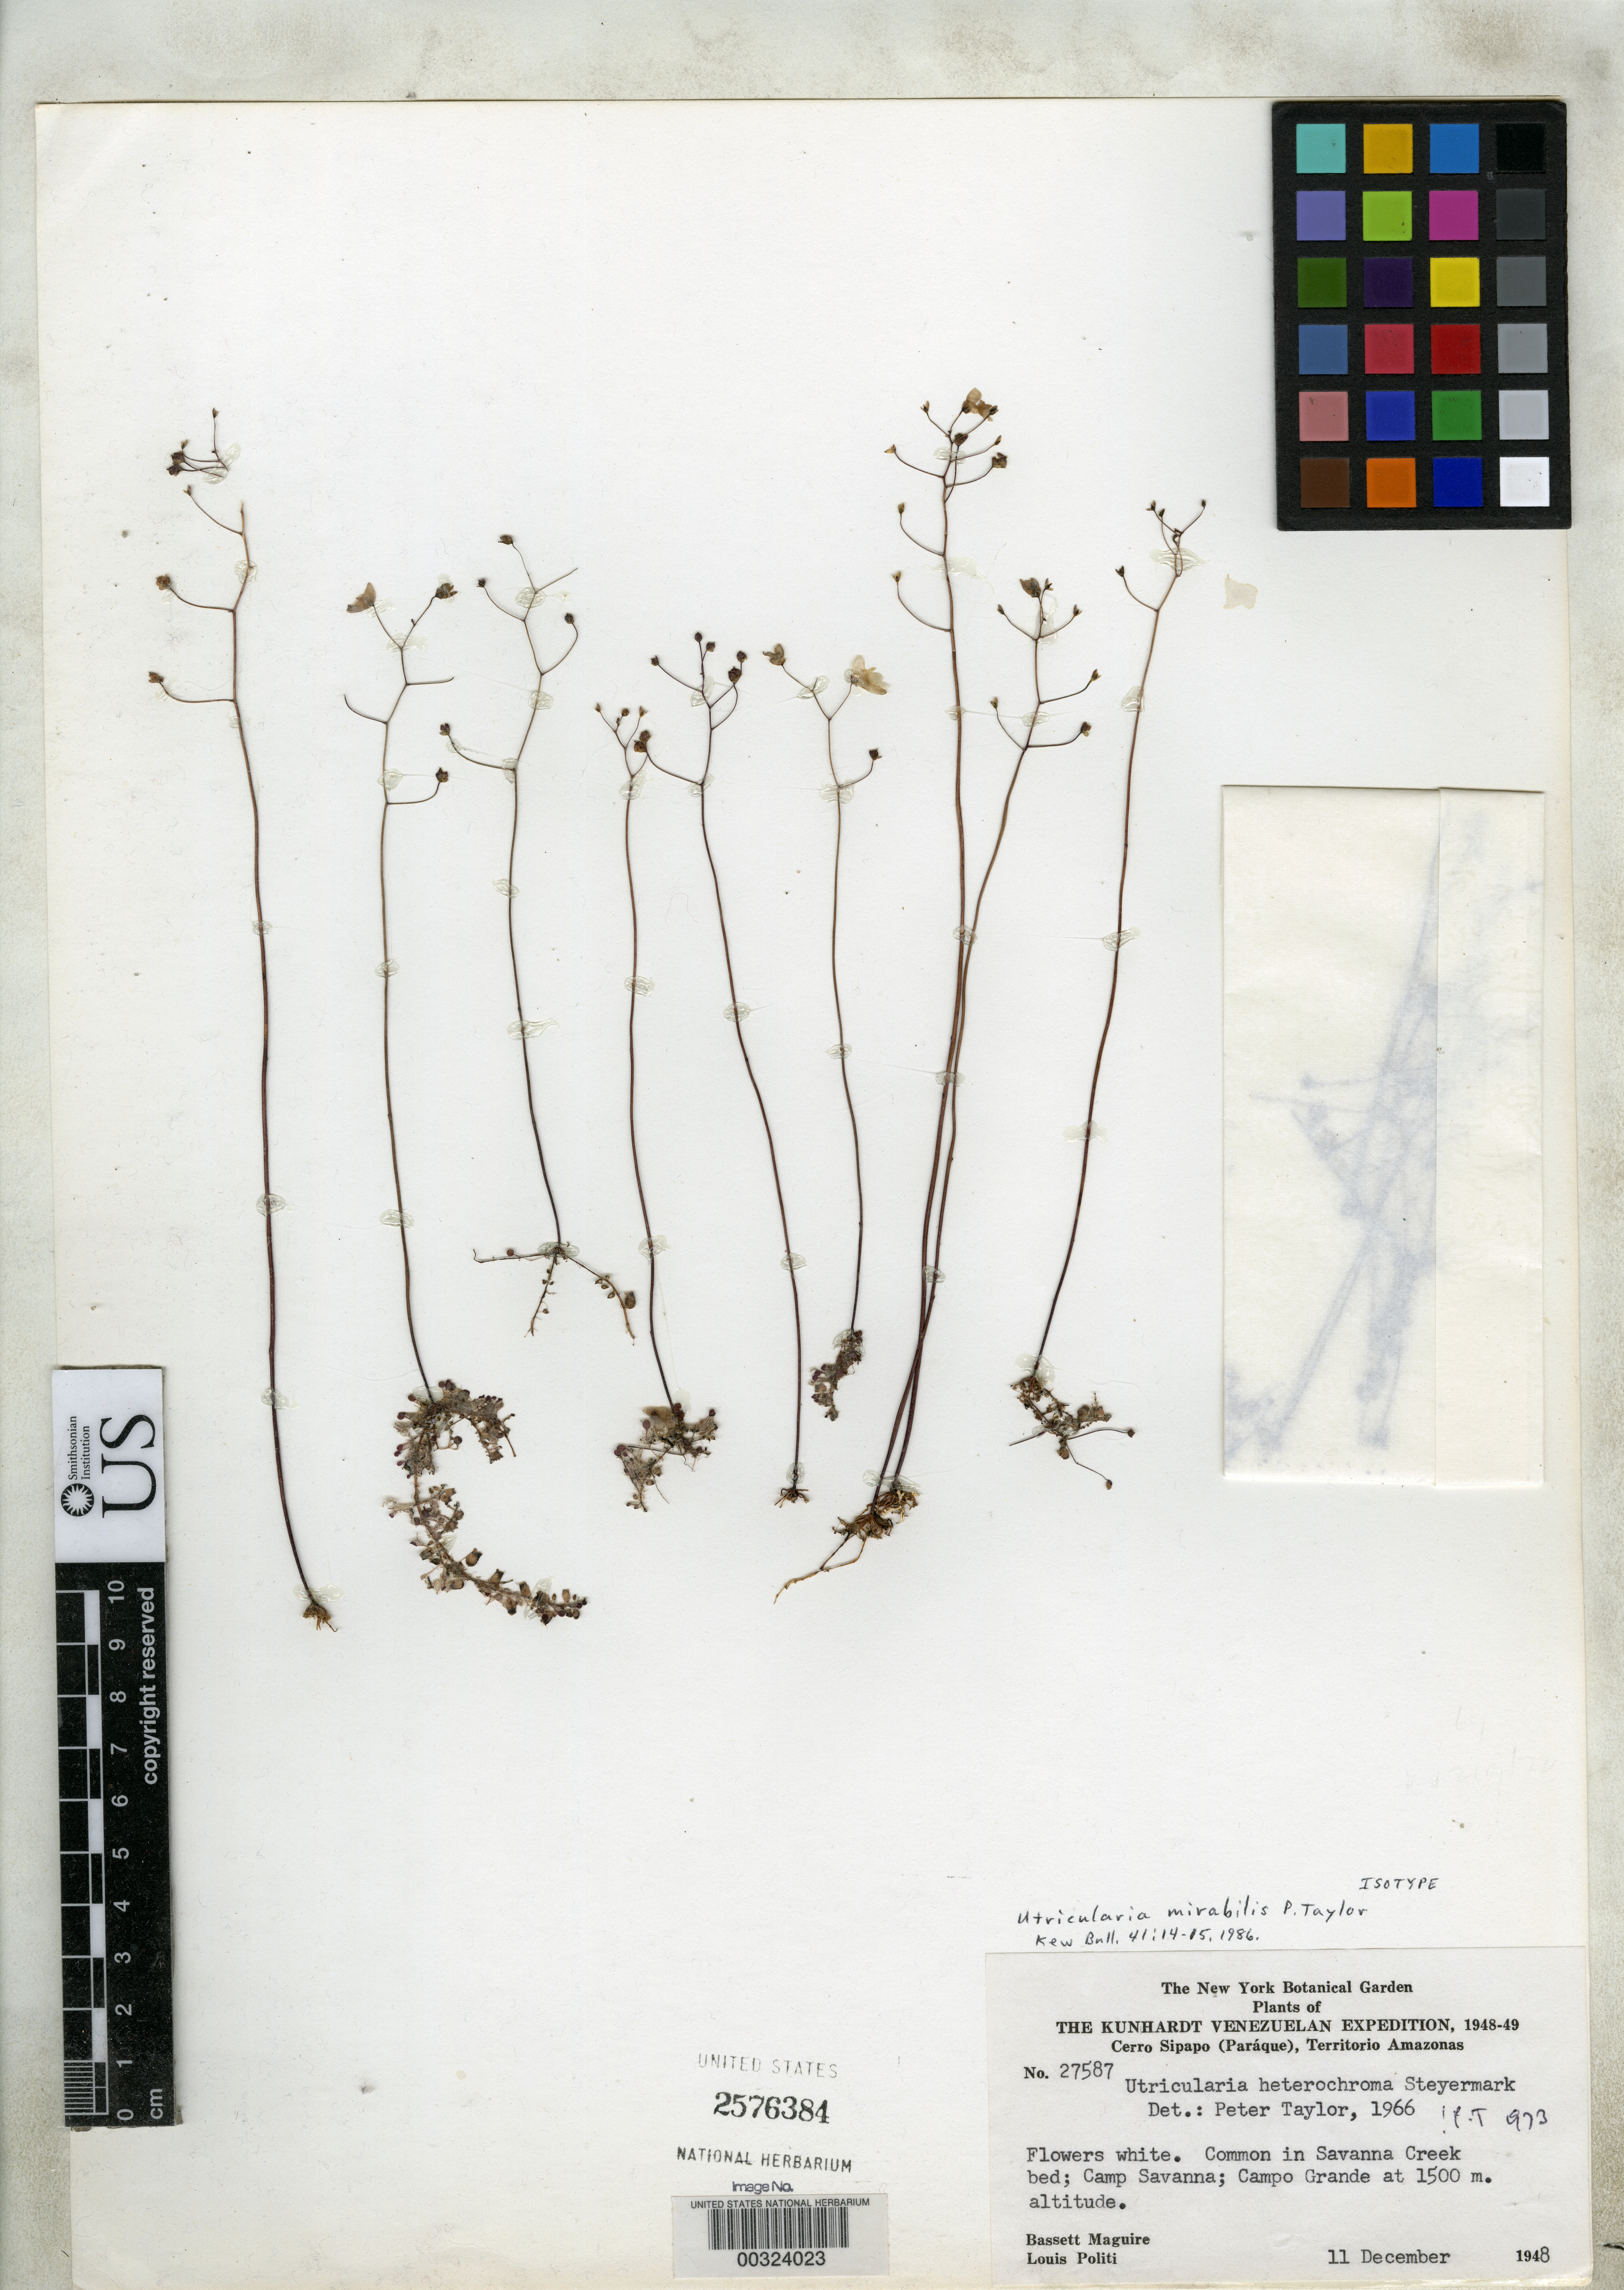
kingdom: Plantae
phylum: Tracheophyta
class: Magnoliopsida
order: Lamiales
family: Lentibulariaceae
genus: Utricularia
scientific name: Utricularia mirabilis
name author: P. Taylor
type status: Isotype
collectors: B. Maguire & L. Politi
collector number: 27587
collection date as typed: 11 Dec 1948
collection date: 1948-12-11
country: Venezuela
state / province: Amazonas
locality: Cerro Sipapo (paraque), camp Savanna, campo grande.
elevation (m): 1500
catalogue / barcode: US 2576384